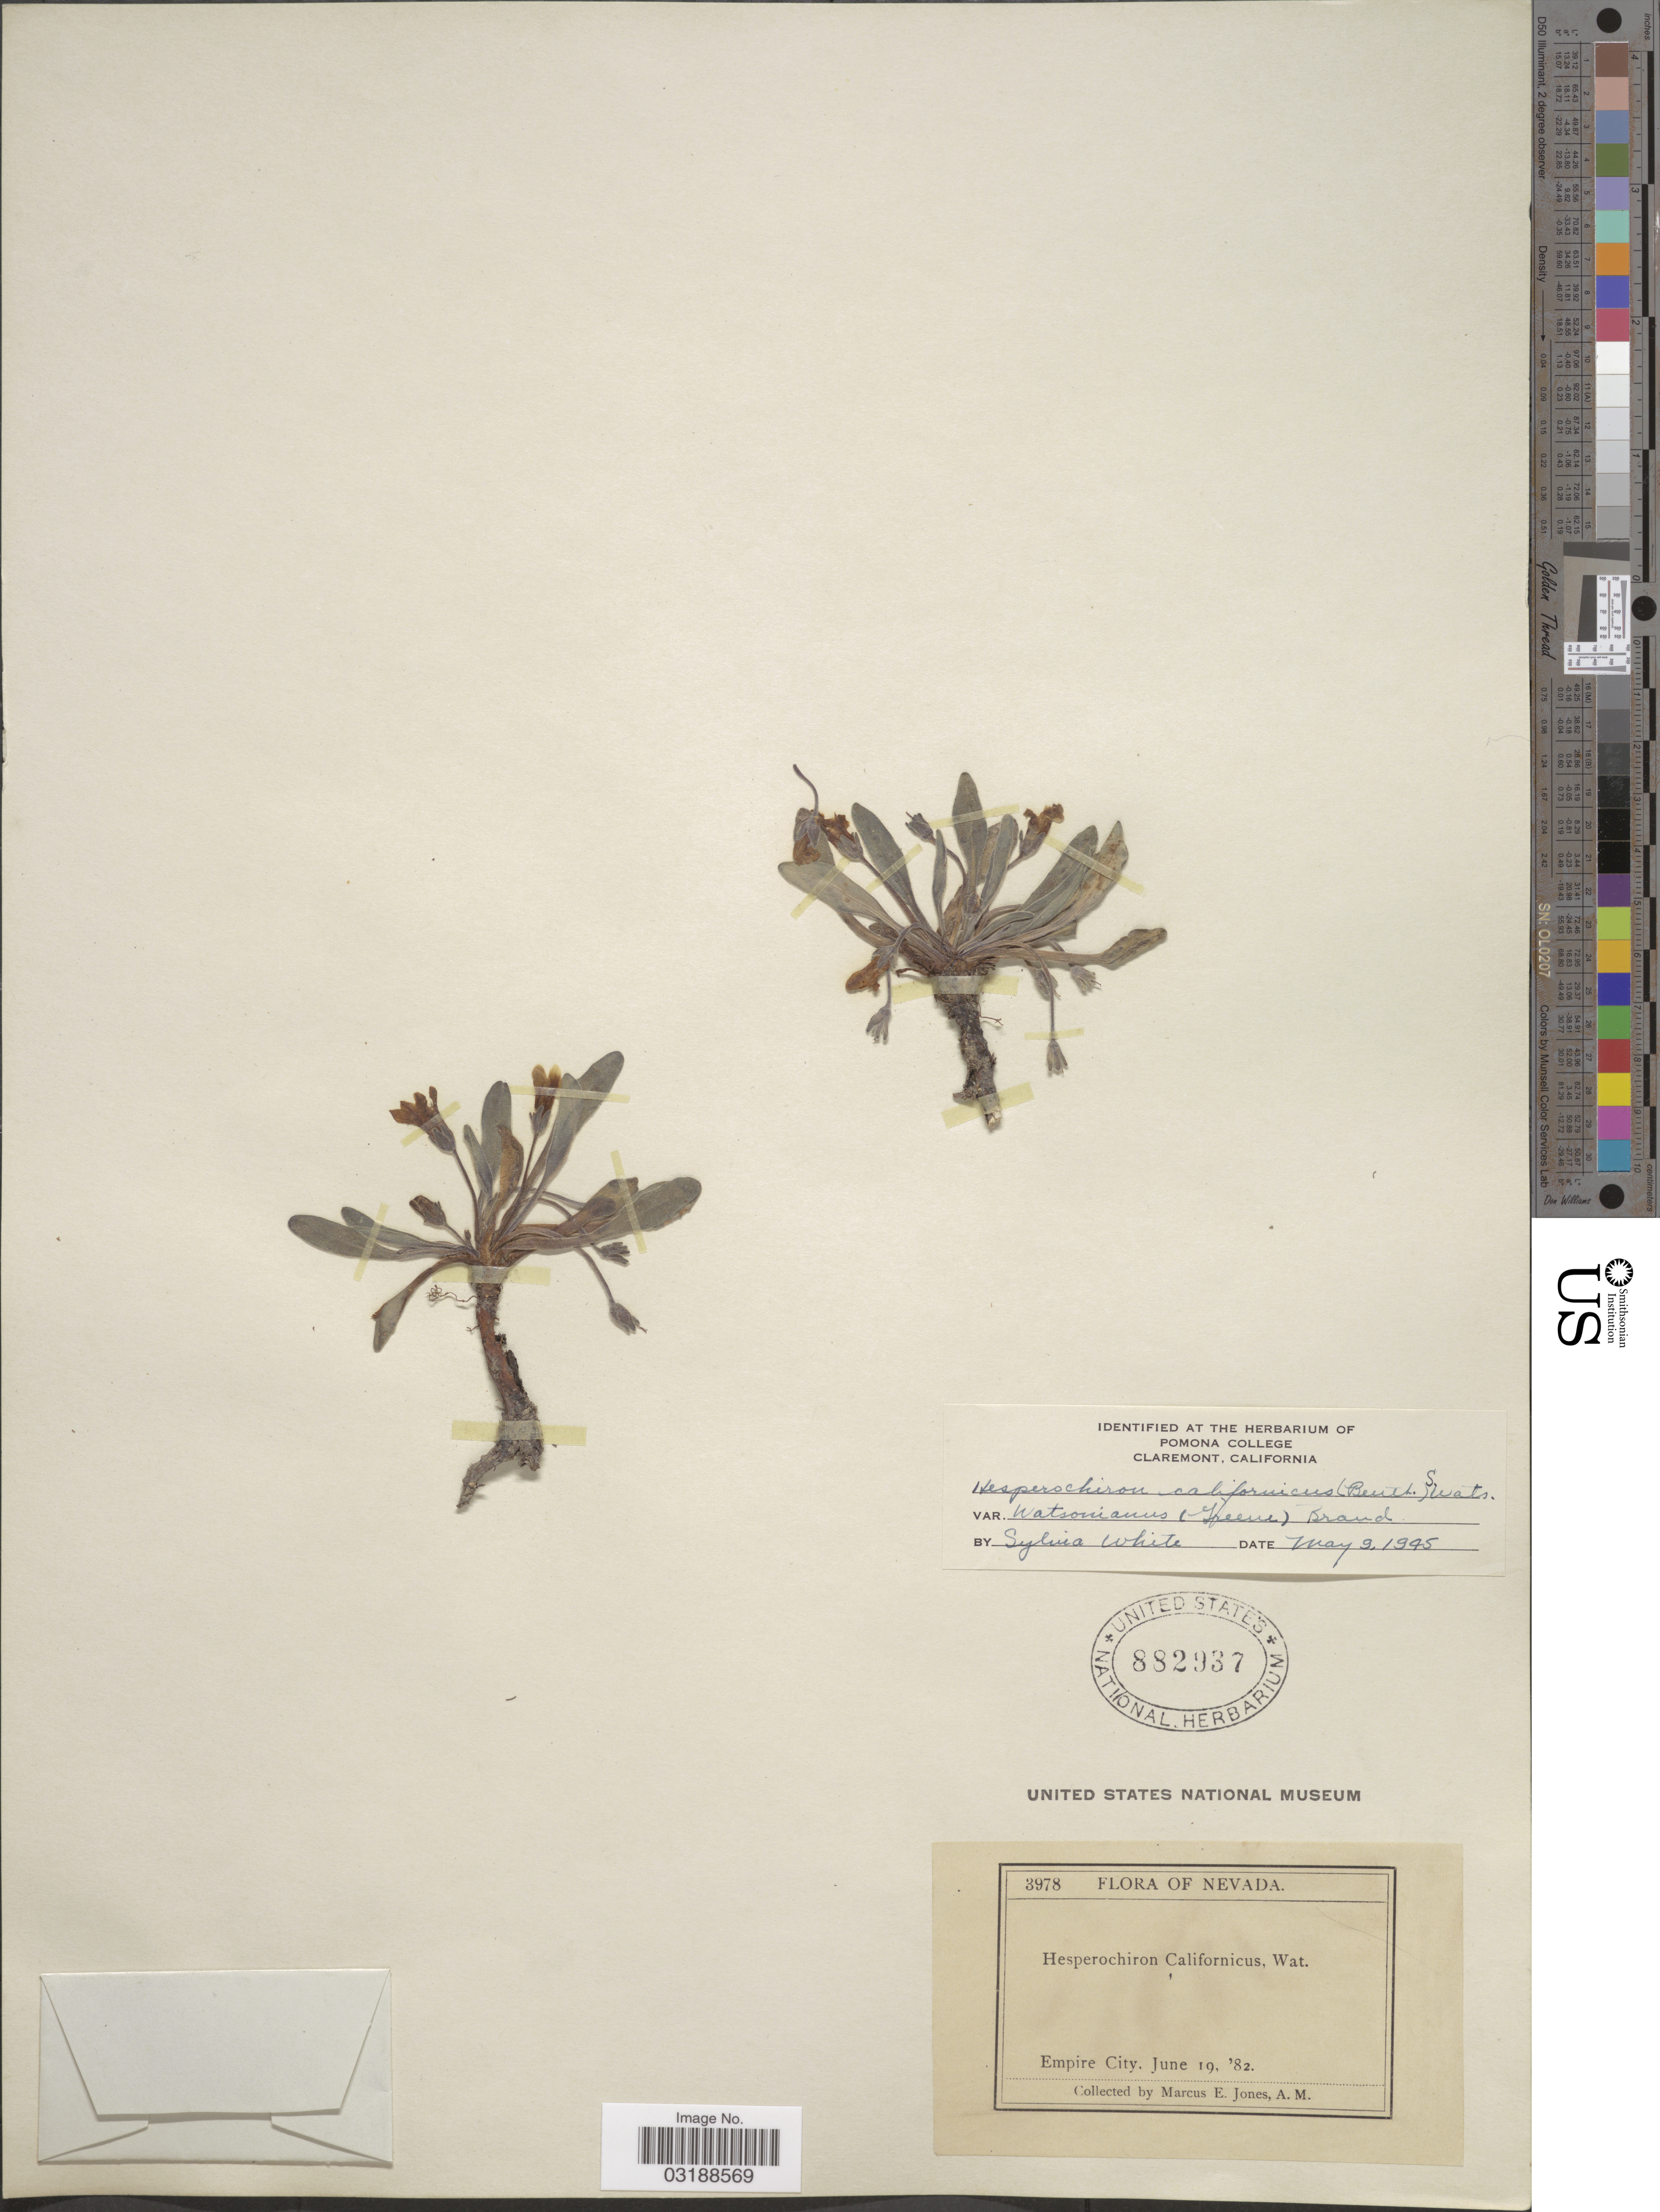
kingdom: Plantae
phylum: Tracheophyta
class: Magnoliopsida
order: Boraginales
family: Hydrophyllaceae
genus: Hesperochiron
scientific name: Hesperochiron californicus var. watsonianus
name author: (Greene) Brand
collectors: M. E. Jones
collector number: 3978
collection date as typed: Transcribed d/m/y: 19/6/82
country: United States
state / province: Nevada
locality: Empire City.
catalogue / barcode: US 882937